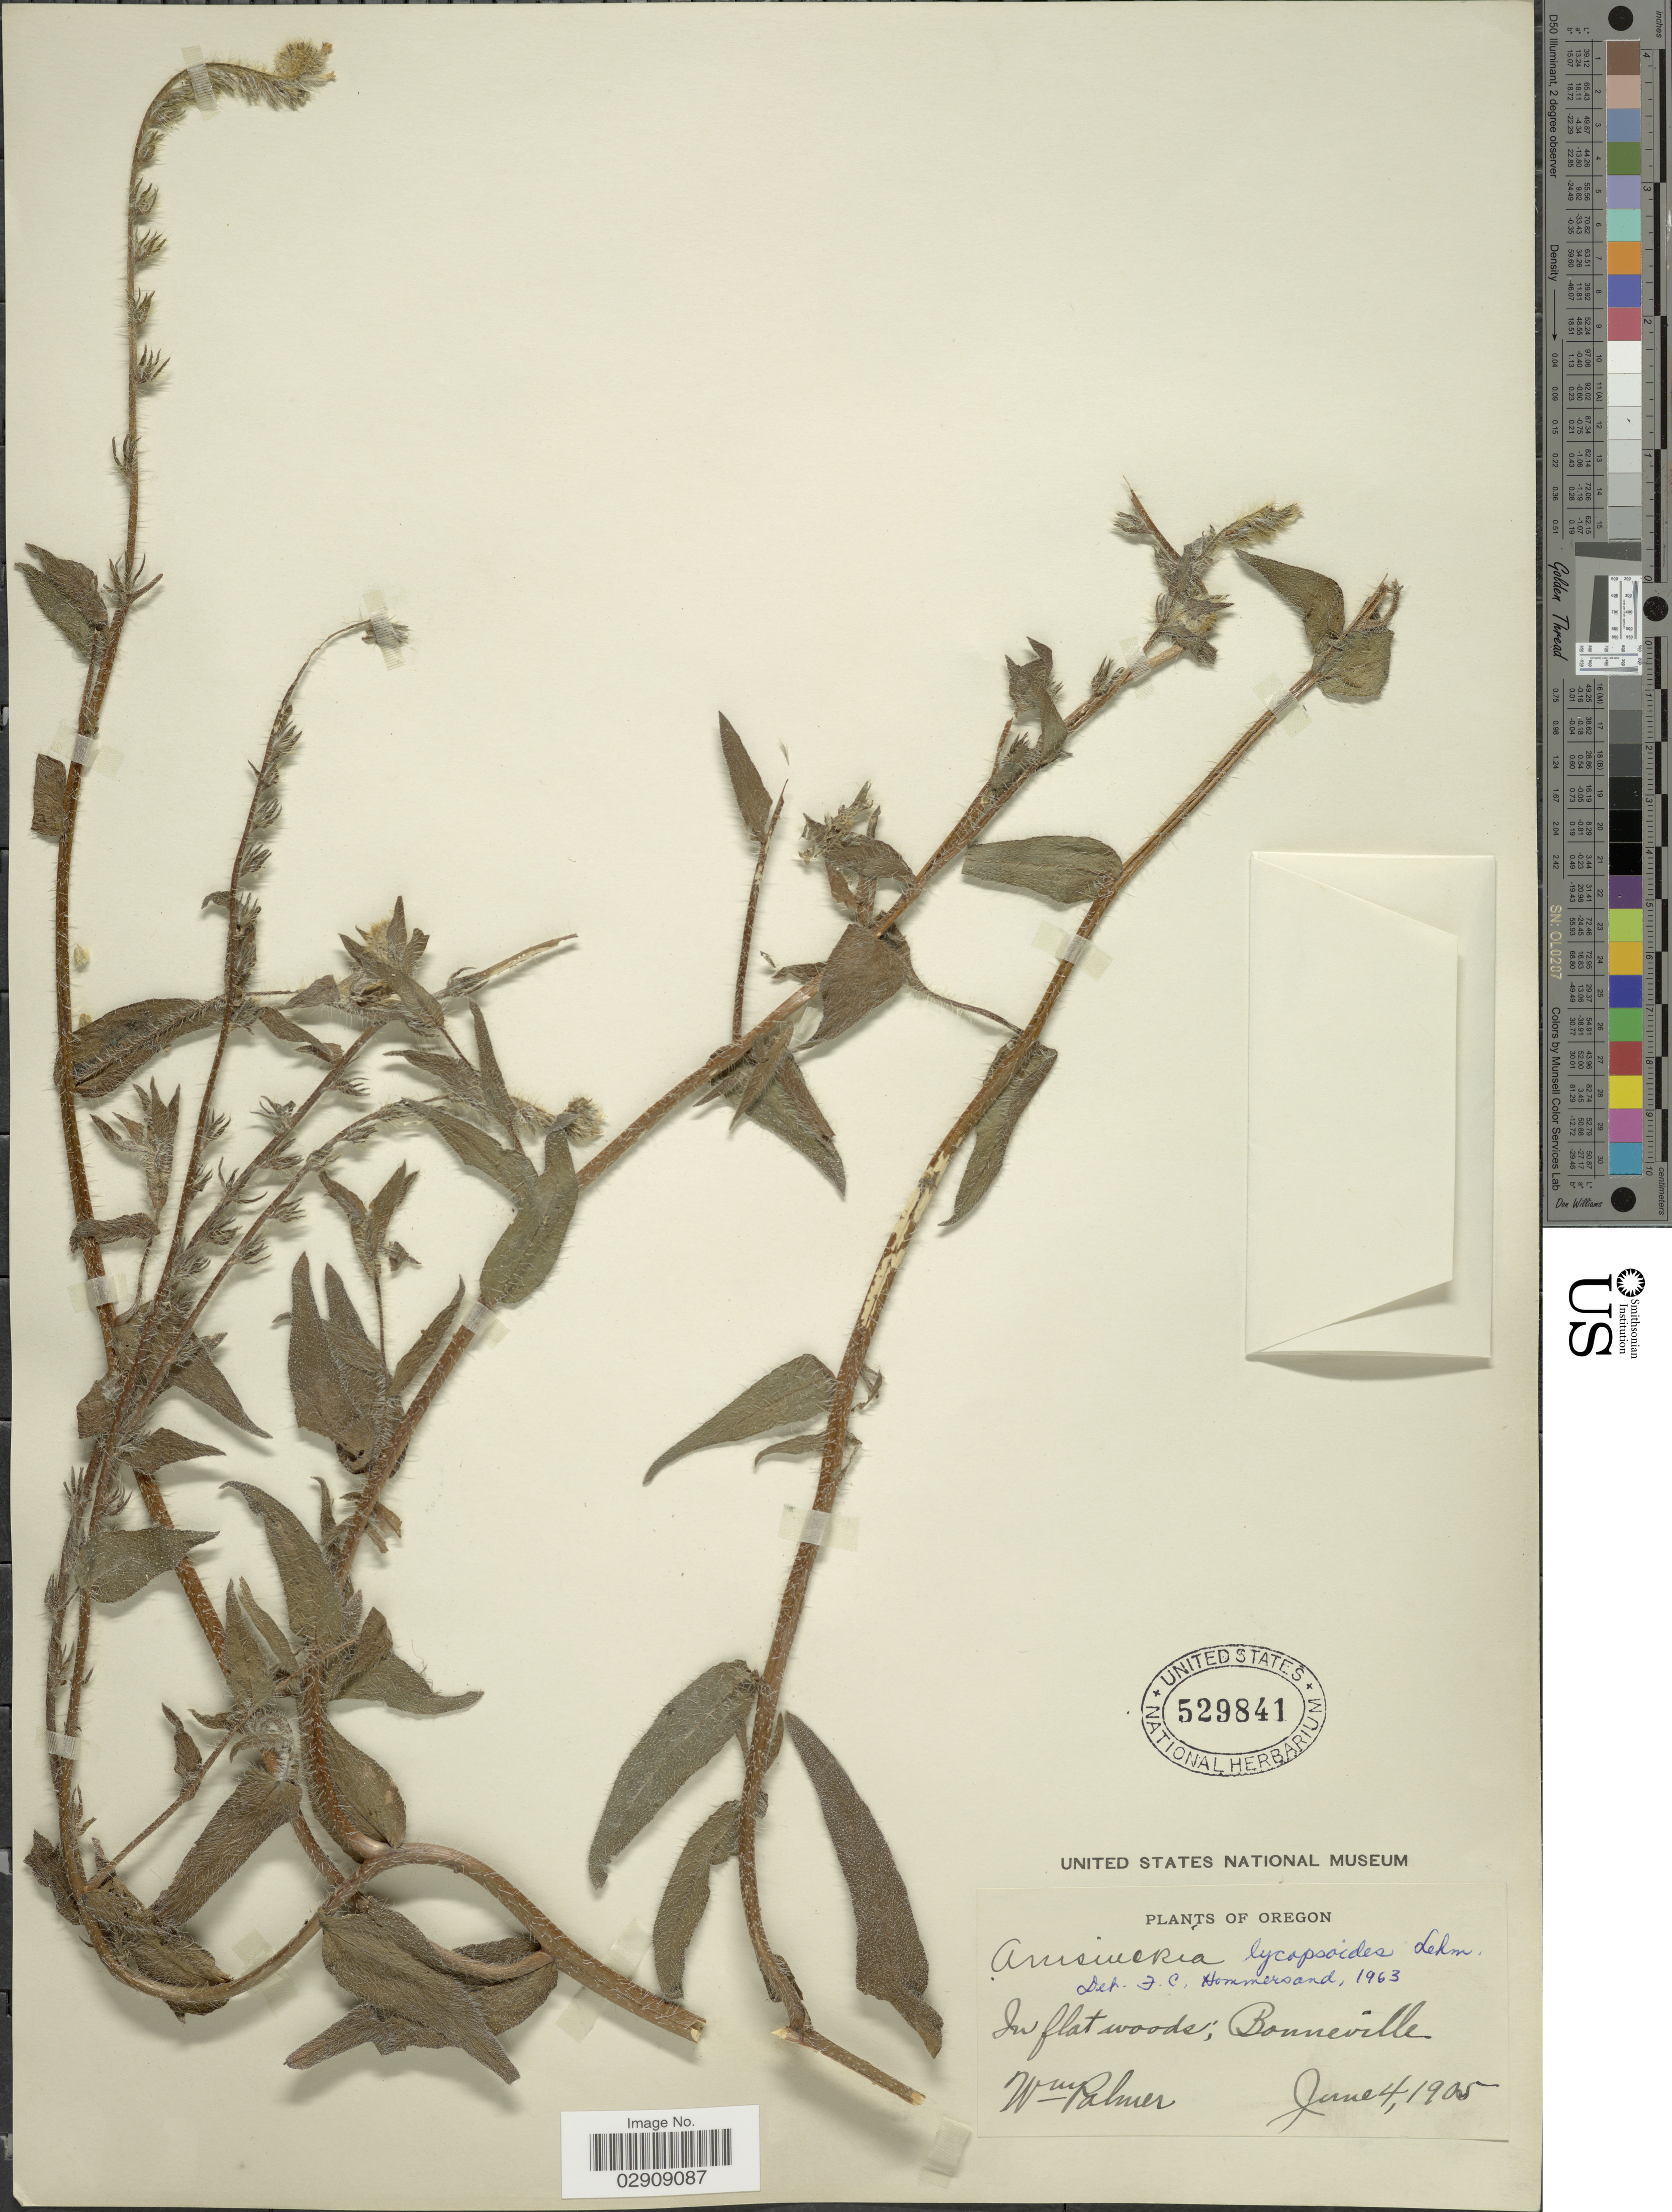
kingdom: Plantae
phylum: Tracheophyta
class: Magnoliopsida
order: Boraginales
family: Boraginaceae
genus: Amsinckia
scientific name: Amsinckia lycopsoides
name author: Lehm.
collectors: W. Palmer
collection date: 1905-06-04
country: United States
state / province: Oregon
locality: In flat woods; Bonneville.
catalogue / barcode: US 529841